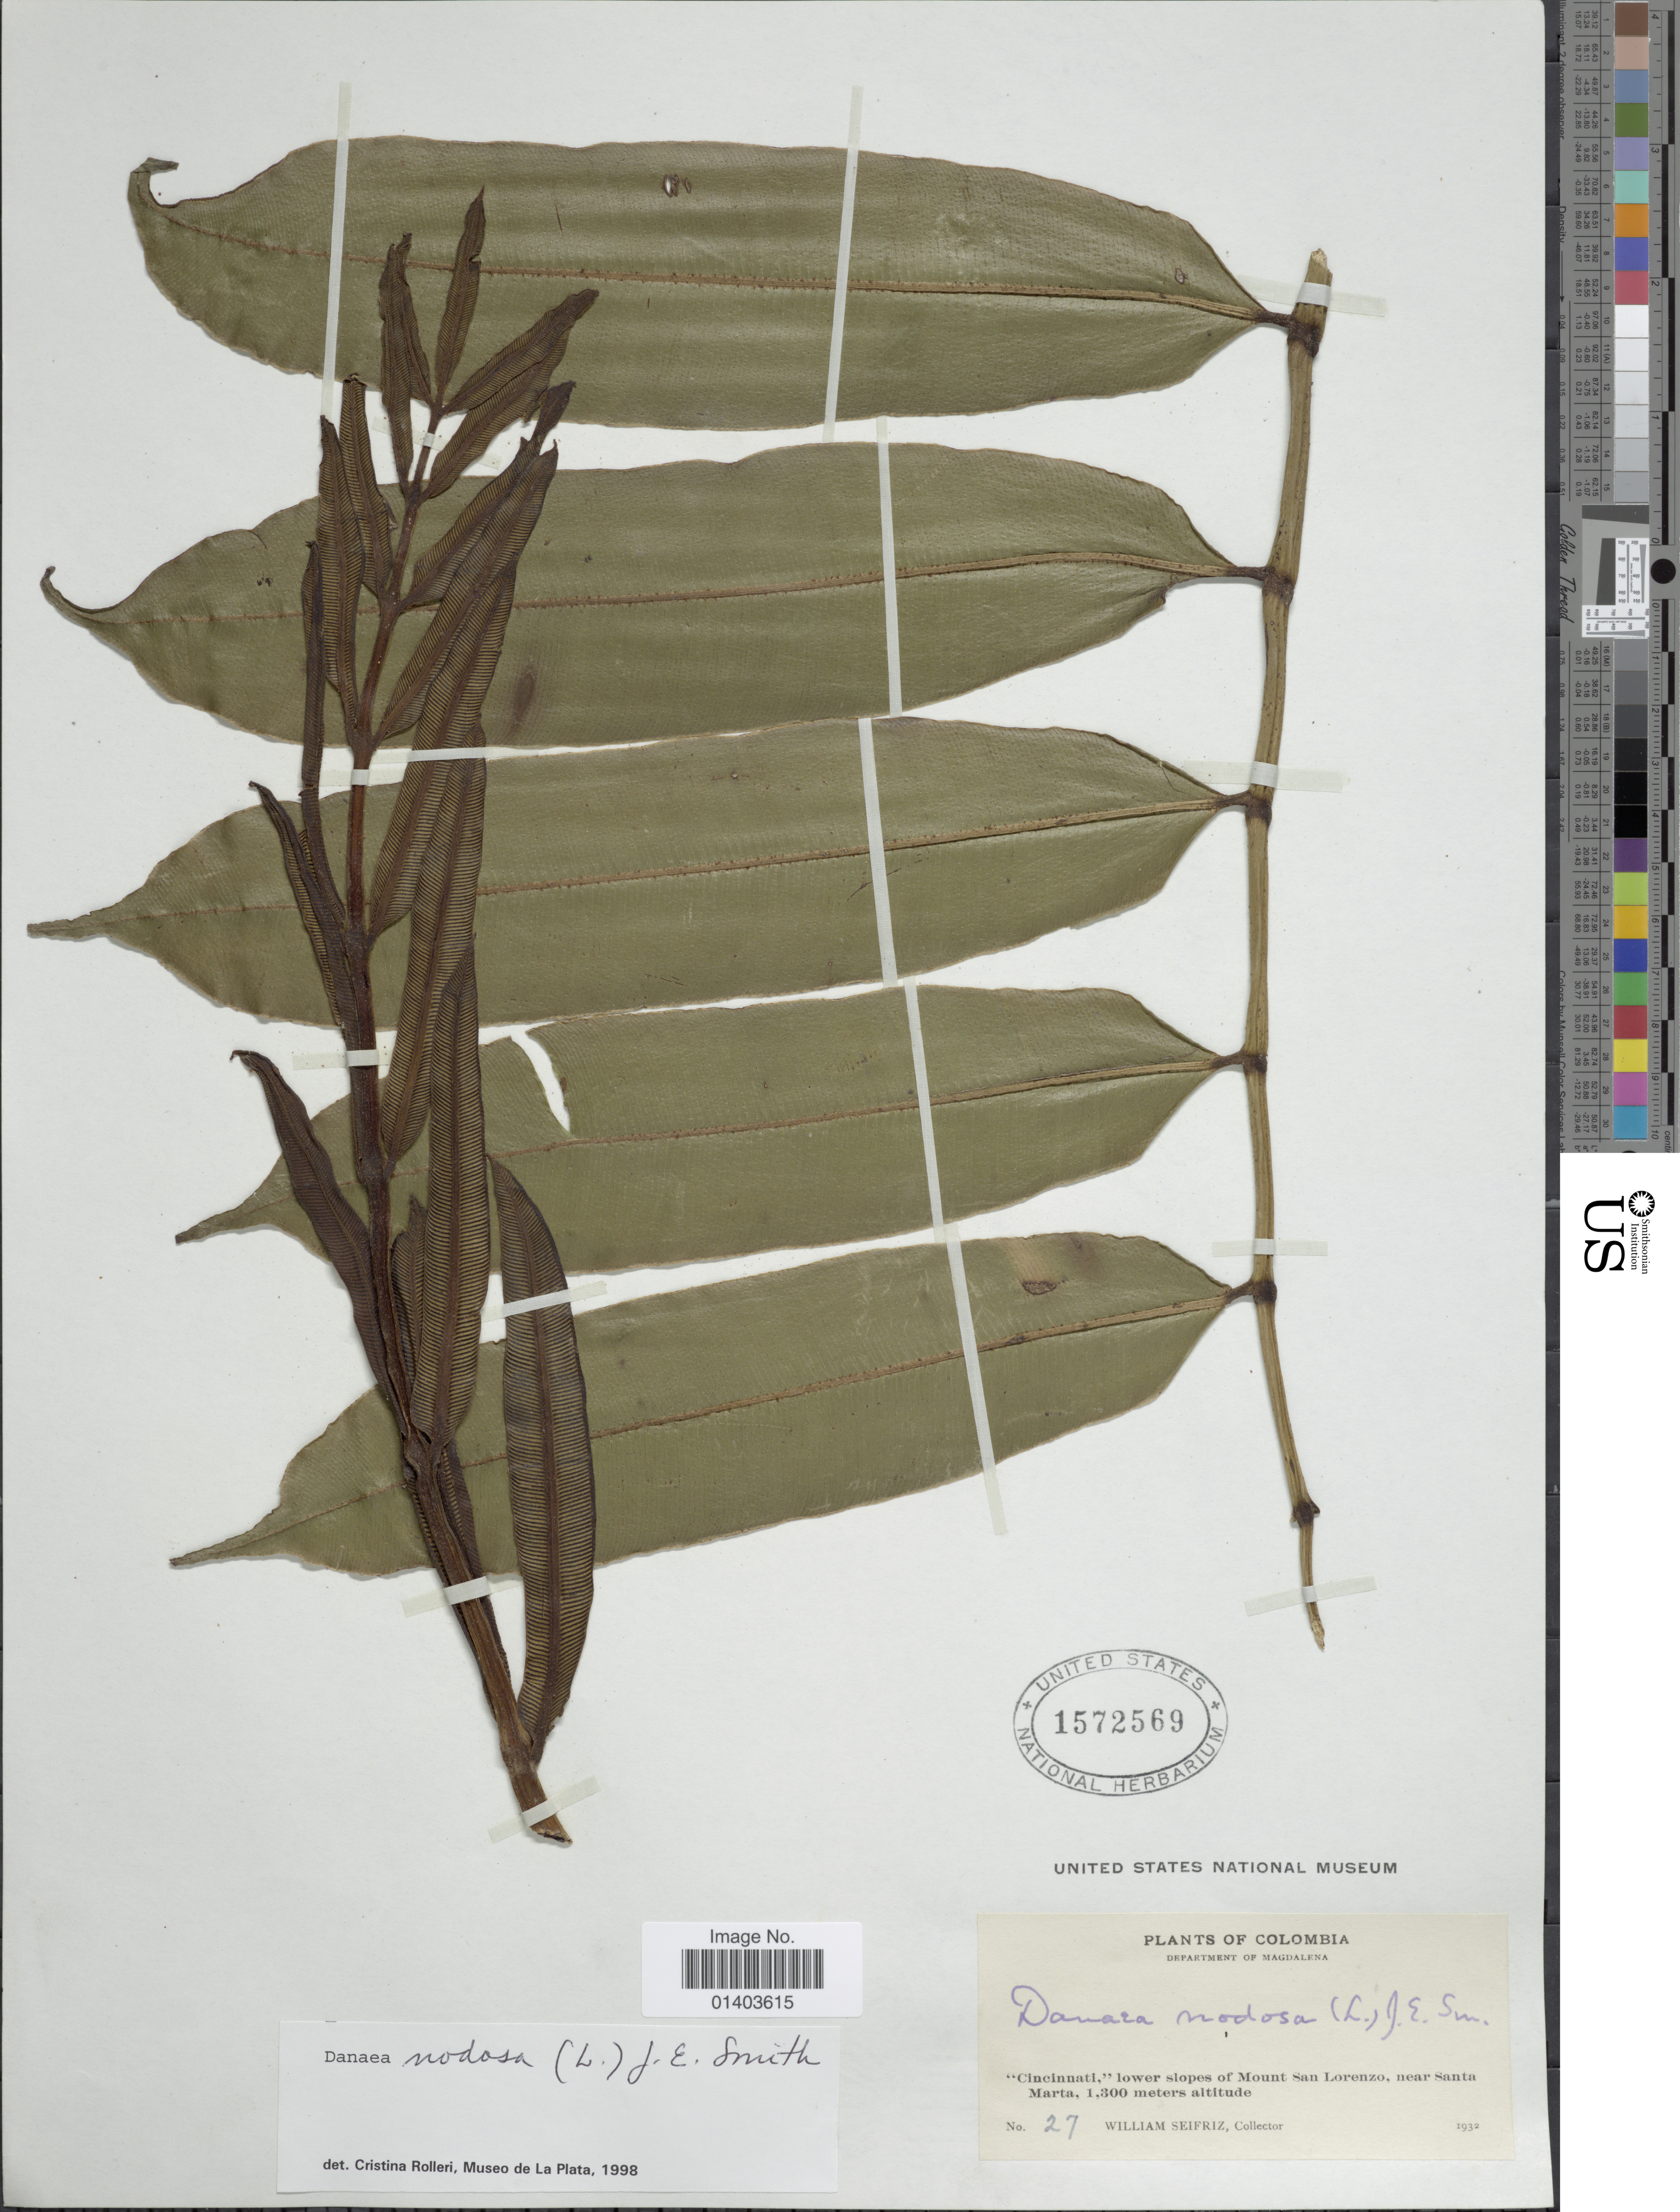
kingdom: Plantae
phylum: Tracheophyta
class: Polypodiopsida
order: Marattiales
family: Marattiaceae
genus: Danaea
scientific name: Danaea nodosa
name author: (L.) Sm.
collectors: W. Seifriz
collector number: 27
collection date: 1932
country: Colombia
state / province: Magdalena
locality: Department of Magdalena, 'Cincinnati,' lower slopes of Mount San Lorenzo, near Santa Marta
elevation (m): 1300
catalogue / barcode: US 1572569